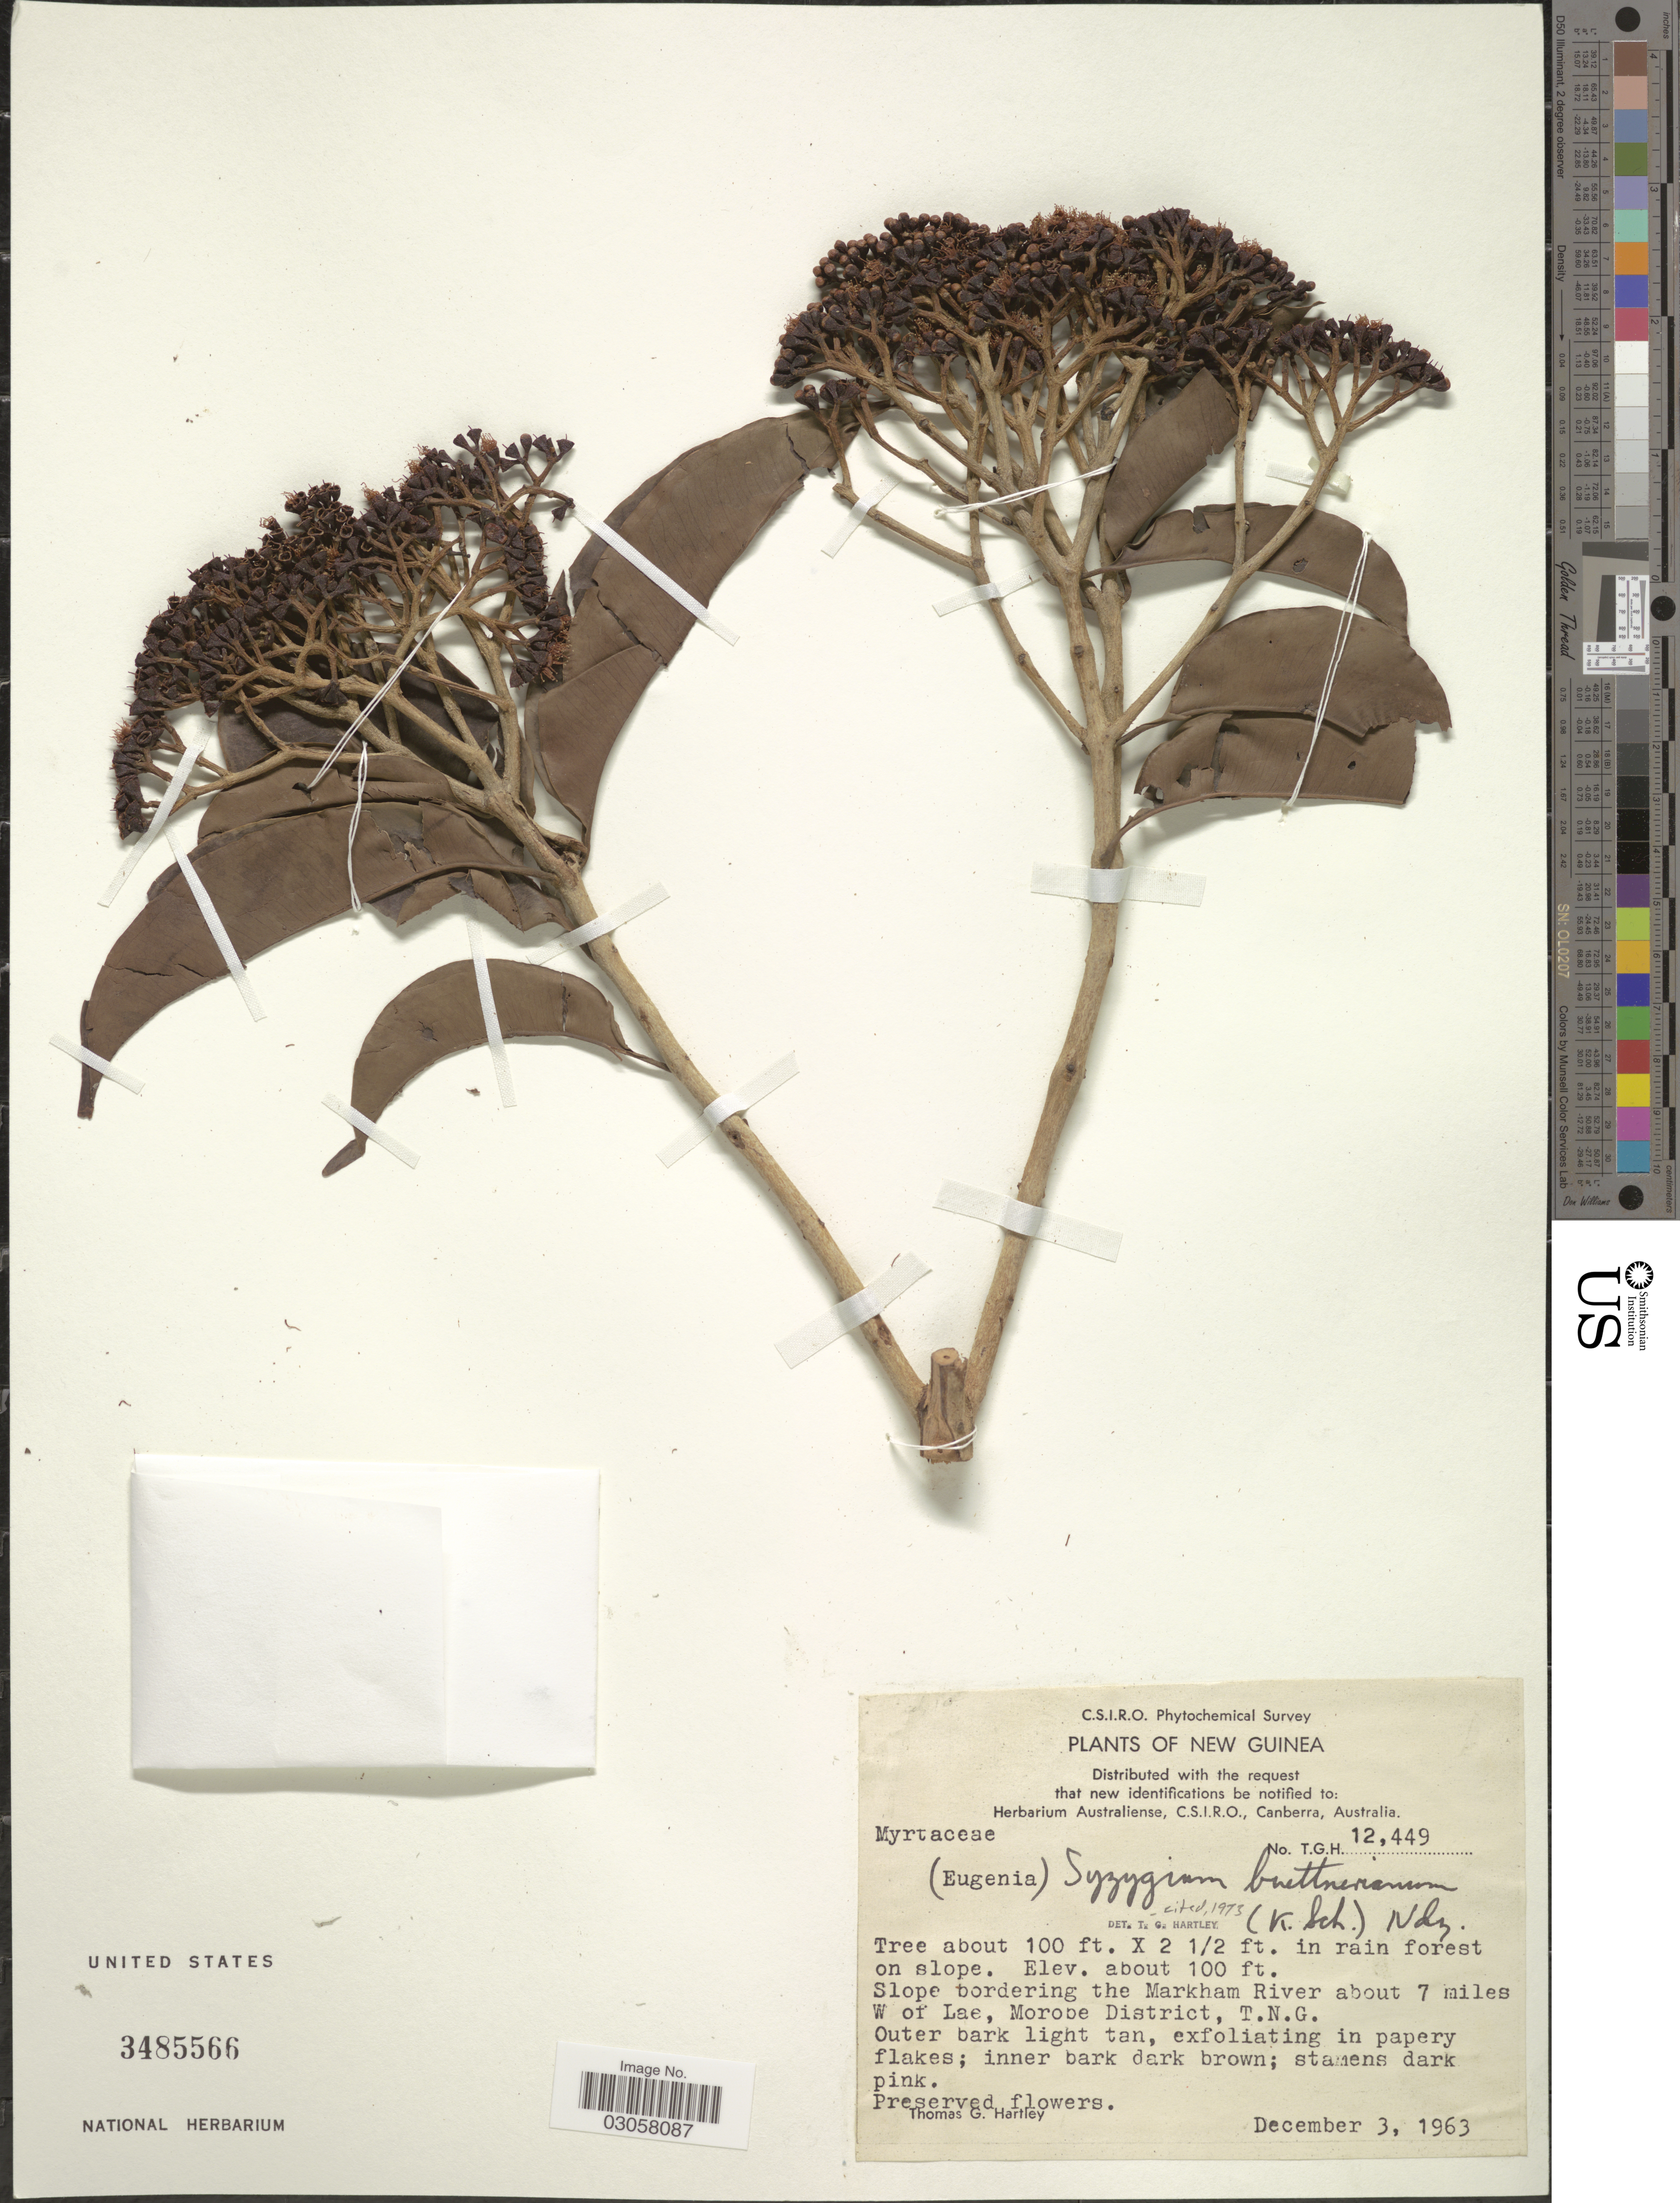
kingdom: Plantae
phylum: Tracheophyta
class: Magnoliopsida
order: Myrtales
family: Myrtaceae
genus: Syzygium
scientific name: Syzygium buettnerianum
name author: (K. Schum.) Nied.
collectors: T. G. Hartley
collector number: T.G.H. 12449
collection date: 1963-12-03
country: Papua New Guinea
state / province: Morobe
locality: New Guinea. Slope bordering the Markham River about 7 miles W of Lae, Morobe District, T.N.G.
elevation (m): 30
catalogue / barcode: US 3485566